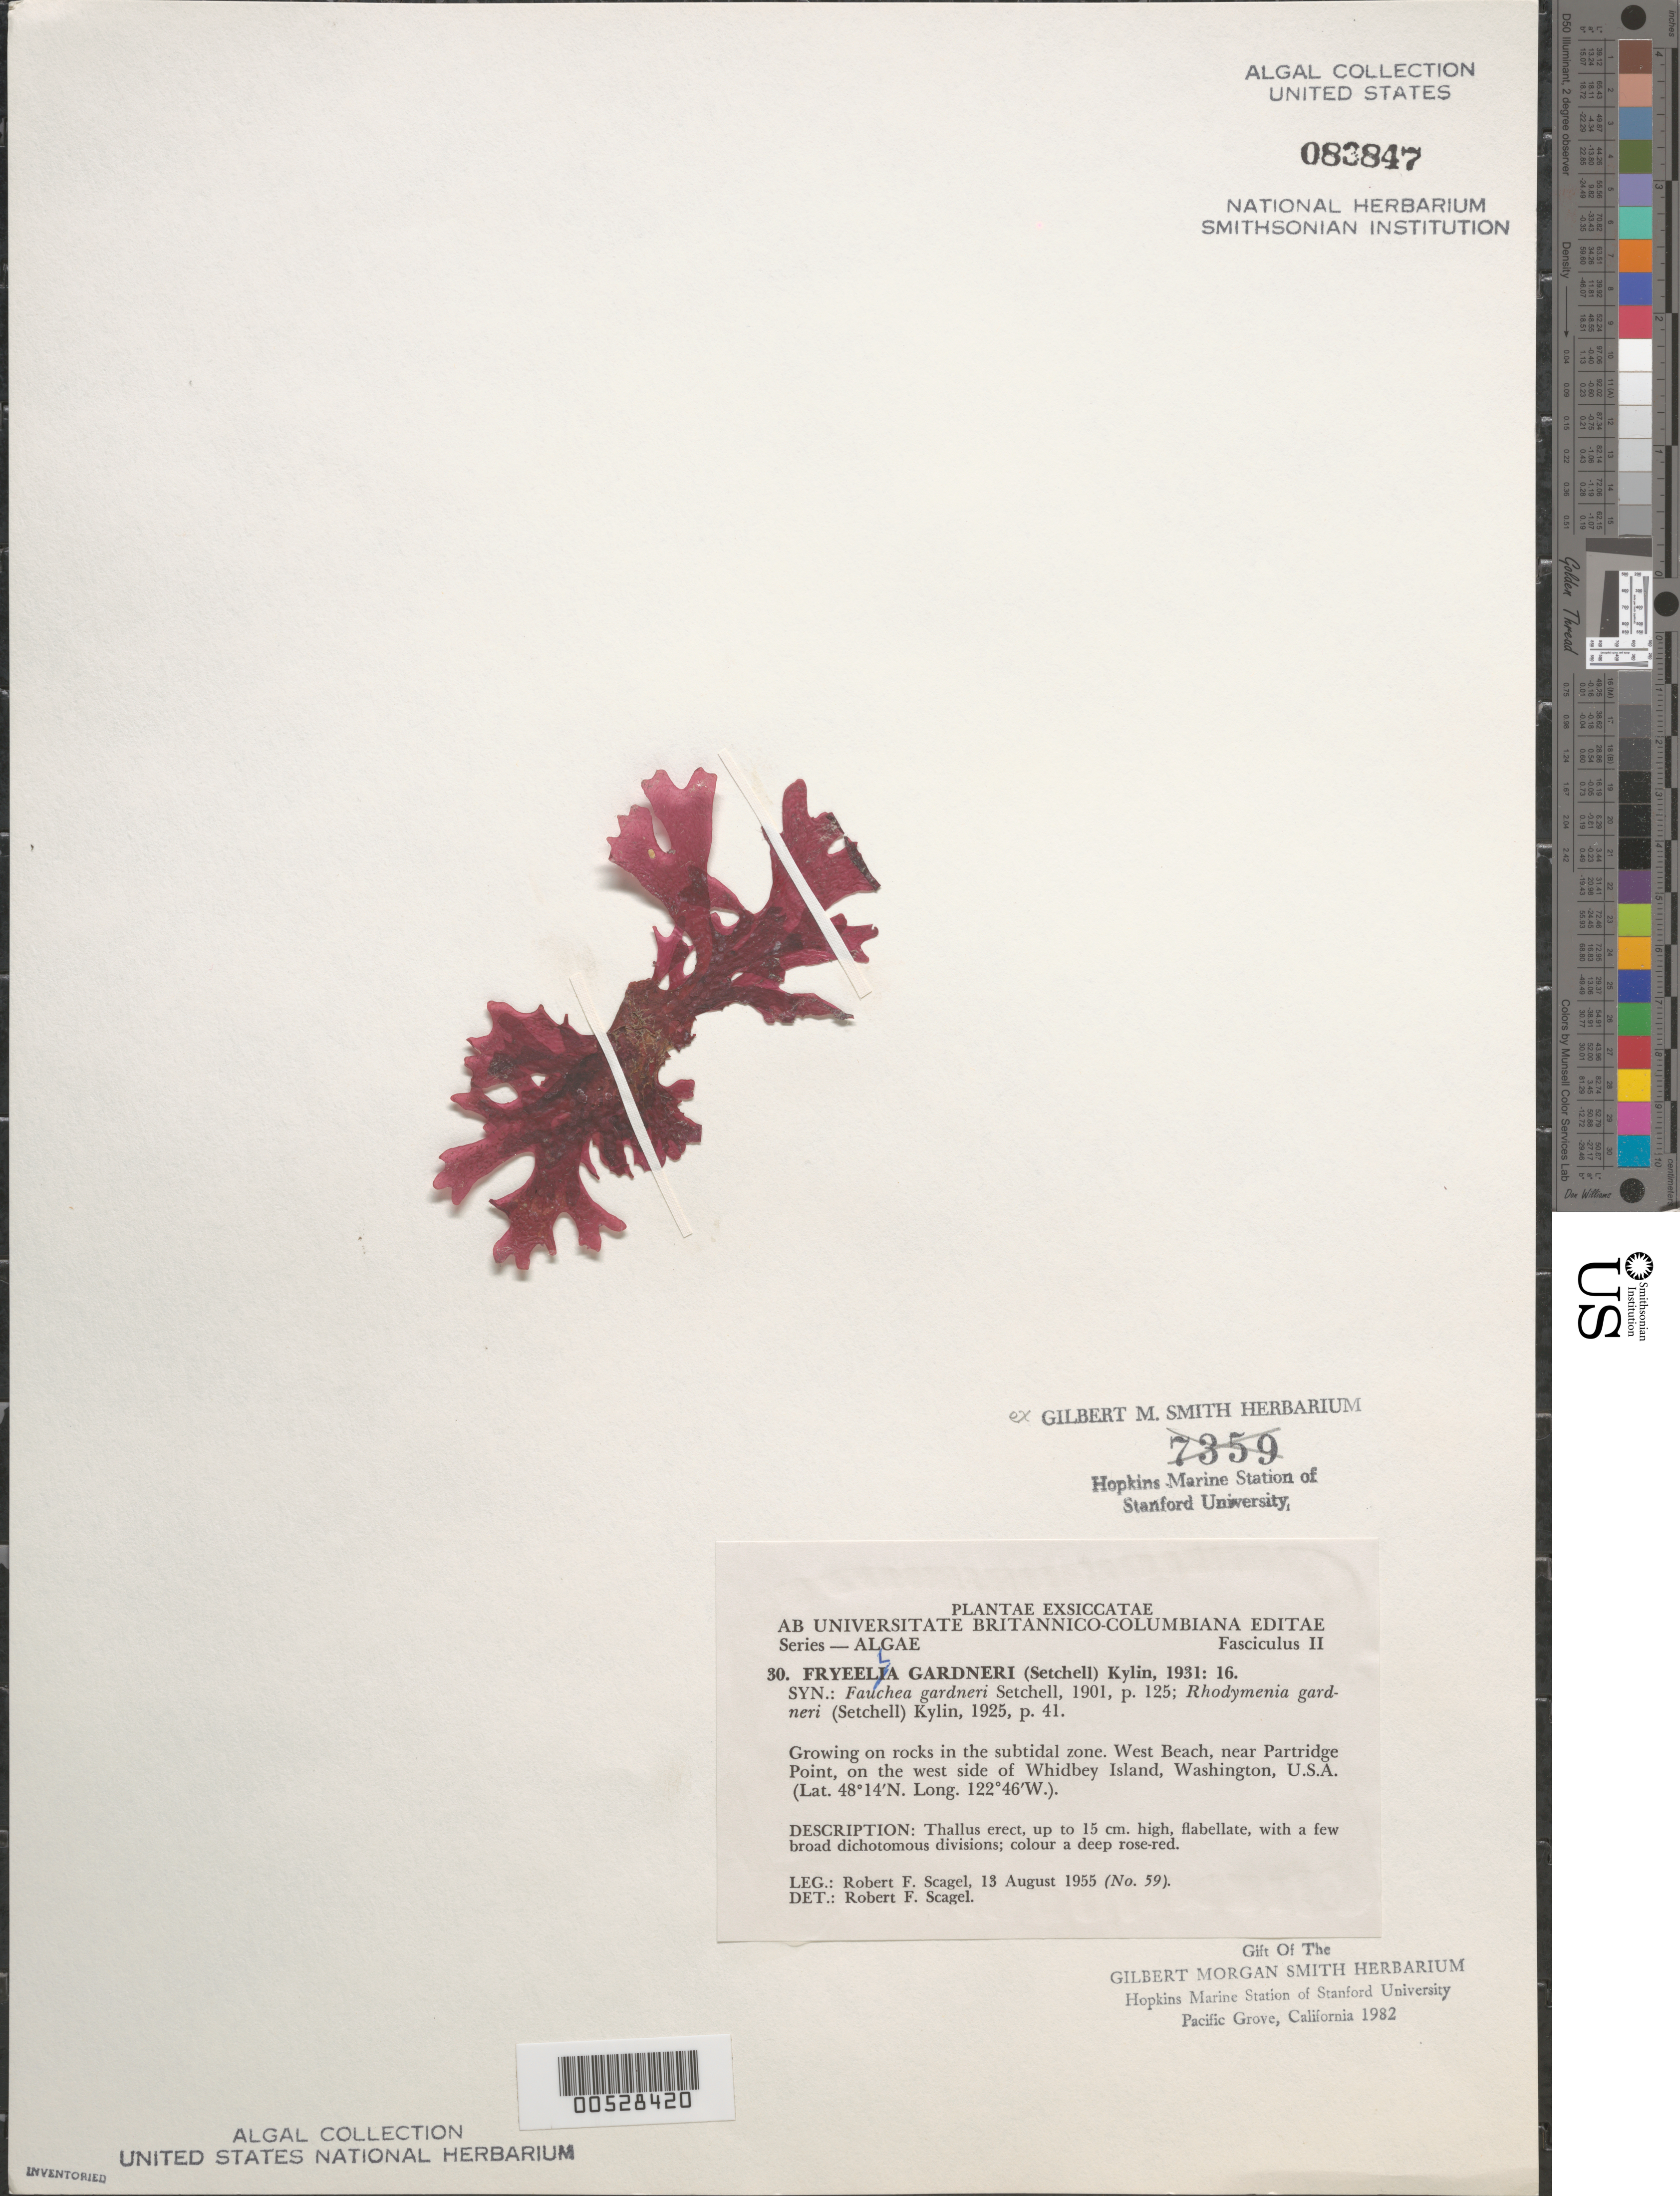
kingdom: Plantae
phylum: Rhodophyta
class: Florideophyceae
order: Rhodymeniales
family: Fryeellaceae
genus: Fryeella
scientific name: Fryeella gardneri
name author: (Setch.) Kylin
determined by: Scagel, R. F.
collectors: R. F. Scagel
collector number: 59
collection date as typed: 13 Aug 1955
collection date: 1955-08-13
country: United States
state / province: Washington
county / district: Island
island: Whidbey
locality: West Beach, near Partridge Point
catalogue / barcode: US 83847